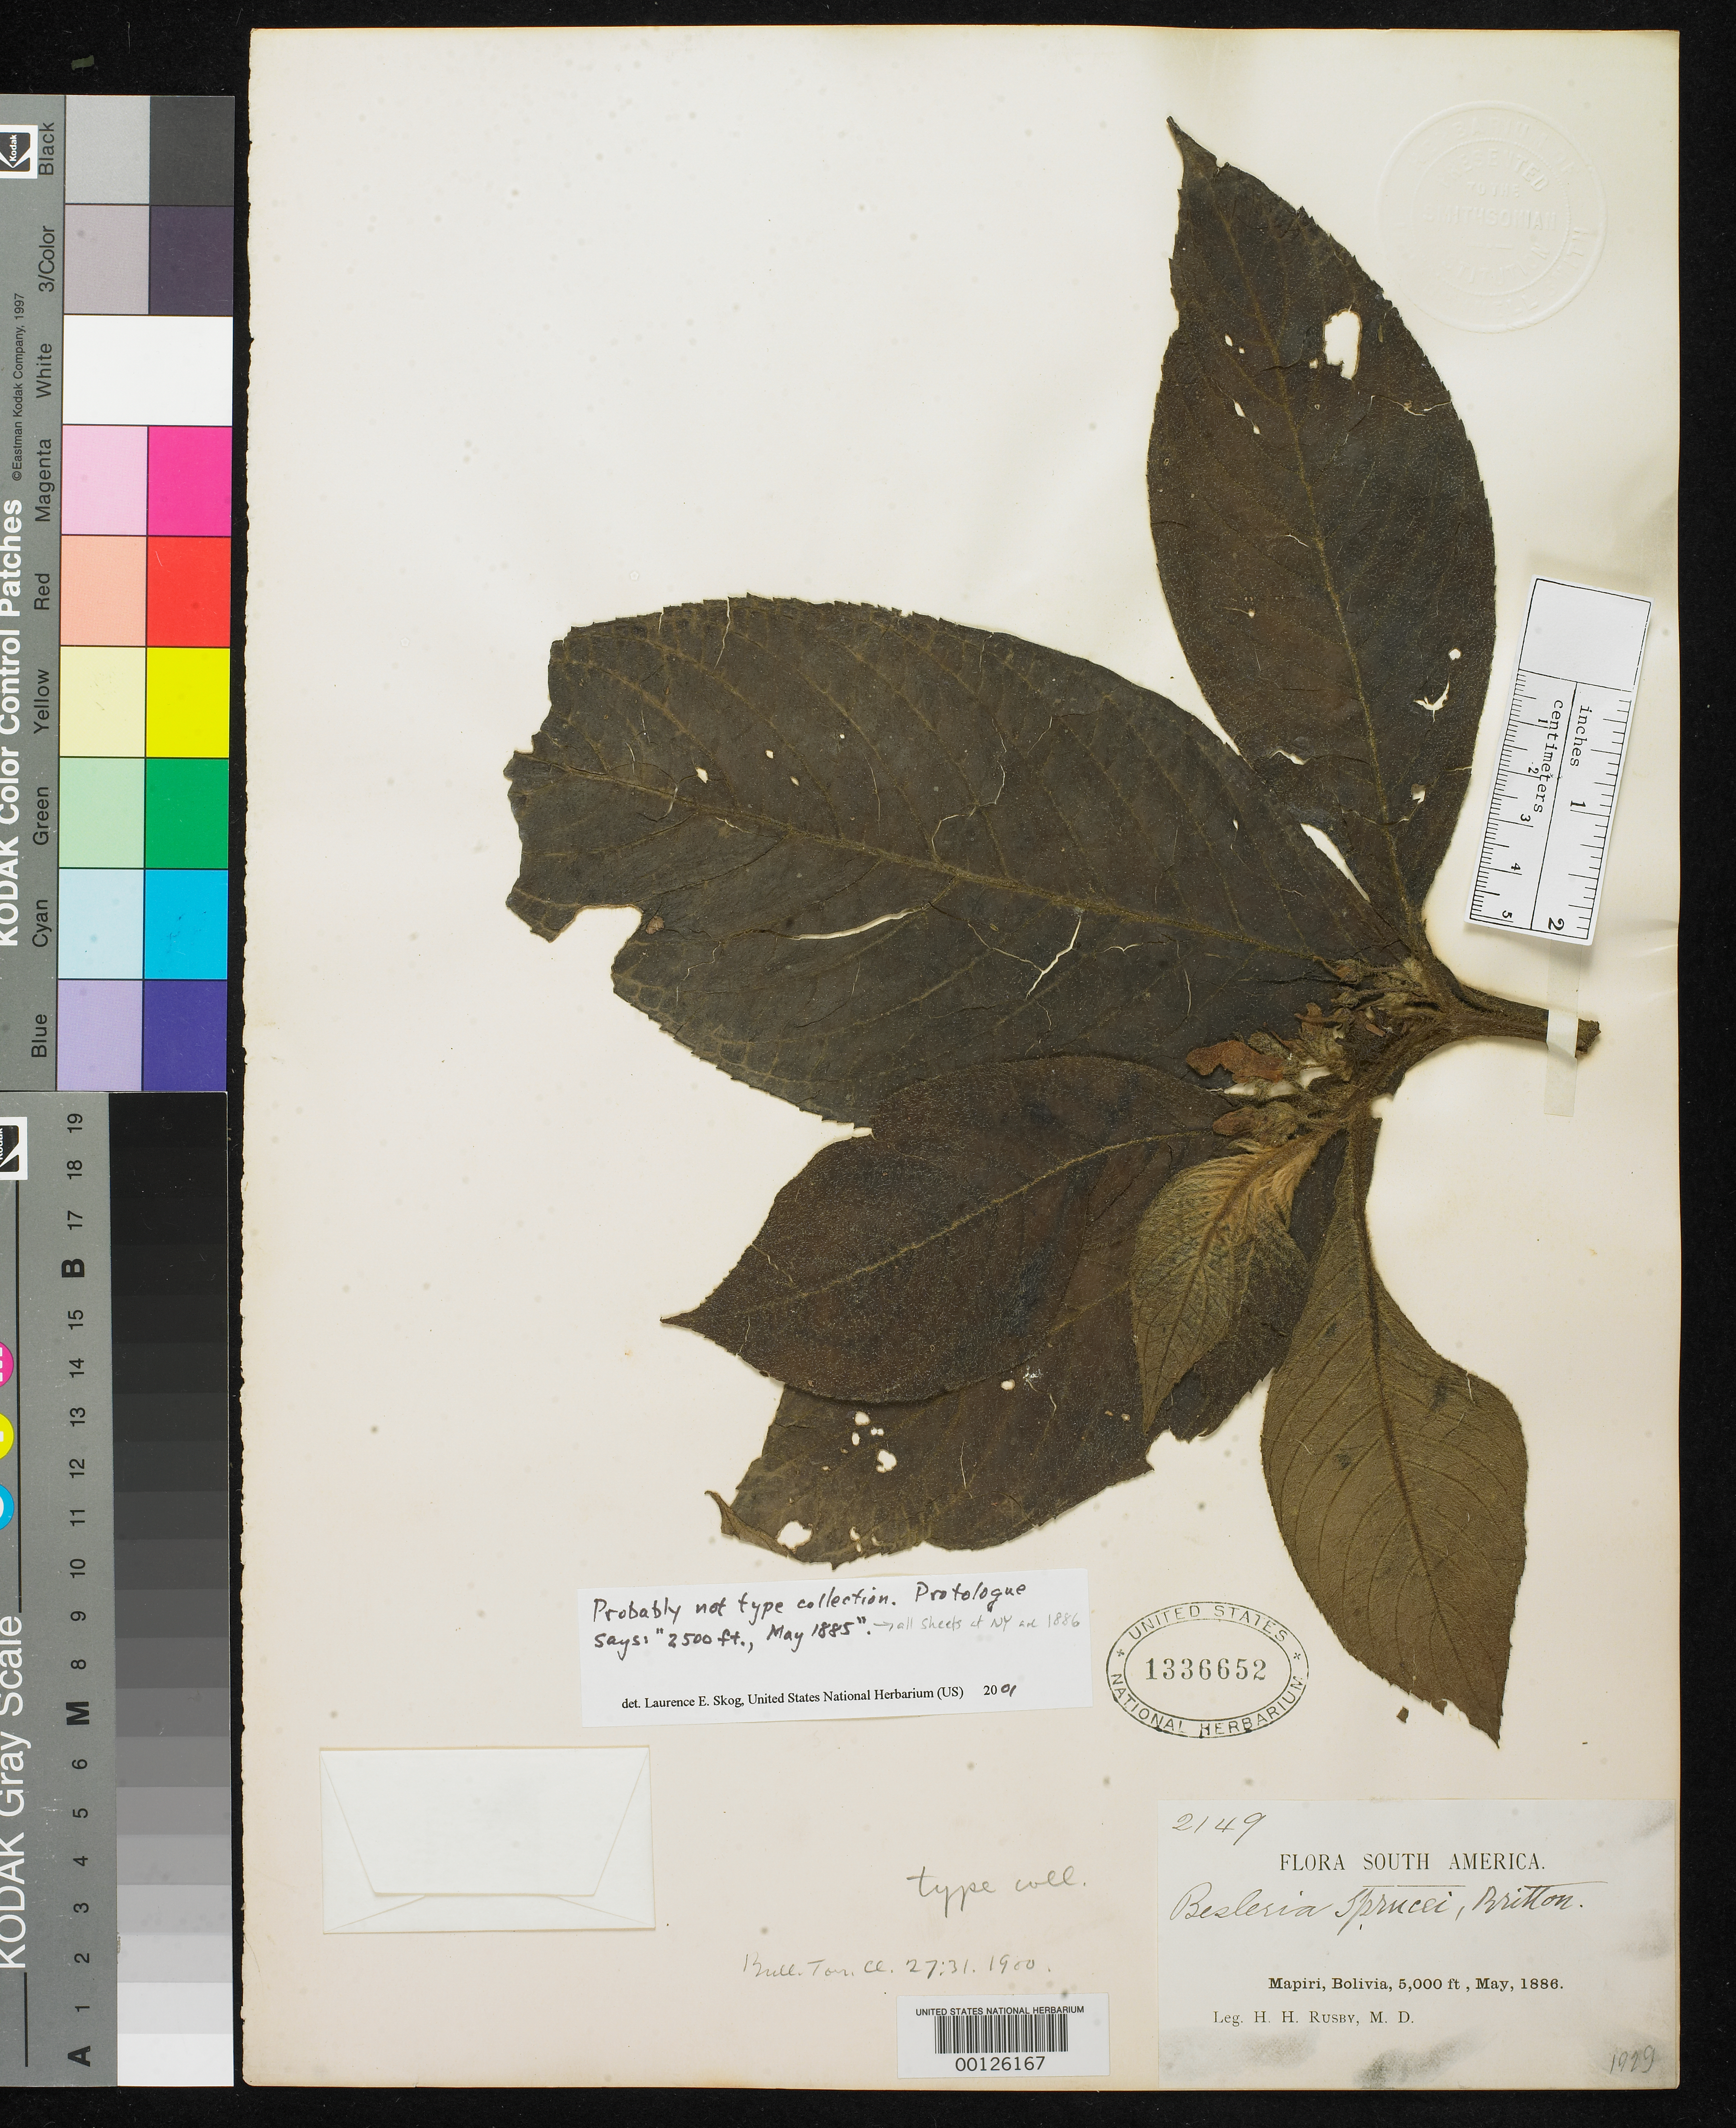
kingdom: Plantae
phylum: Tracheophyta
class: Magnoliopsida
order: Lamiales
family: Gesneriaceae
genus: Besleria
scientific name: Besleria sprucei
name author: Britton ex Rusby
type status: Possible Isotype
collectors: H. H. Rusby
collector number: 2149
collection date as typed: May 1886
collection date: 1886-05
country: Bolivia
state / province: La Páz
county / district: Larecaja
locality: Mapiri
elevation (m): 1524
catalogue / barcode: US 1336652